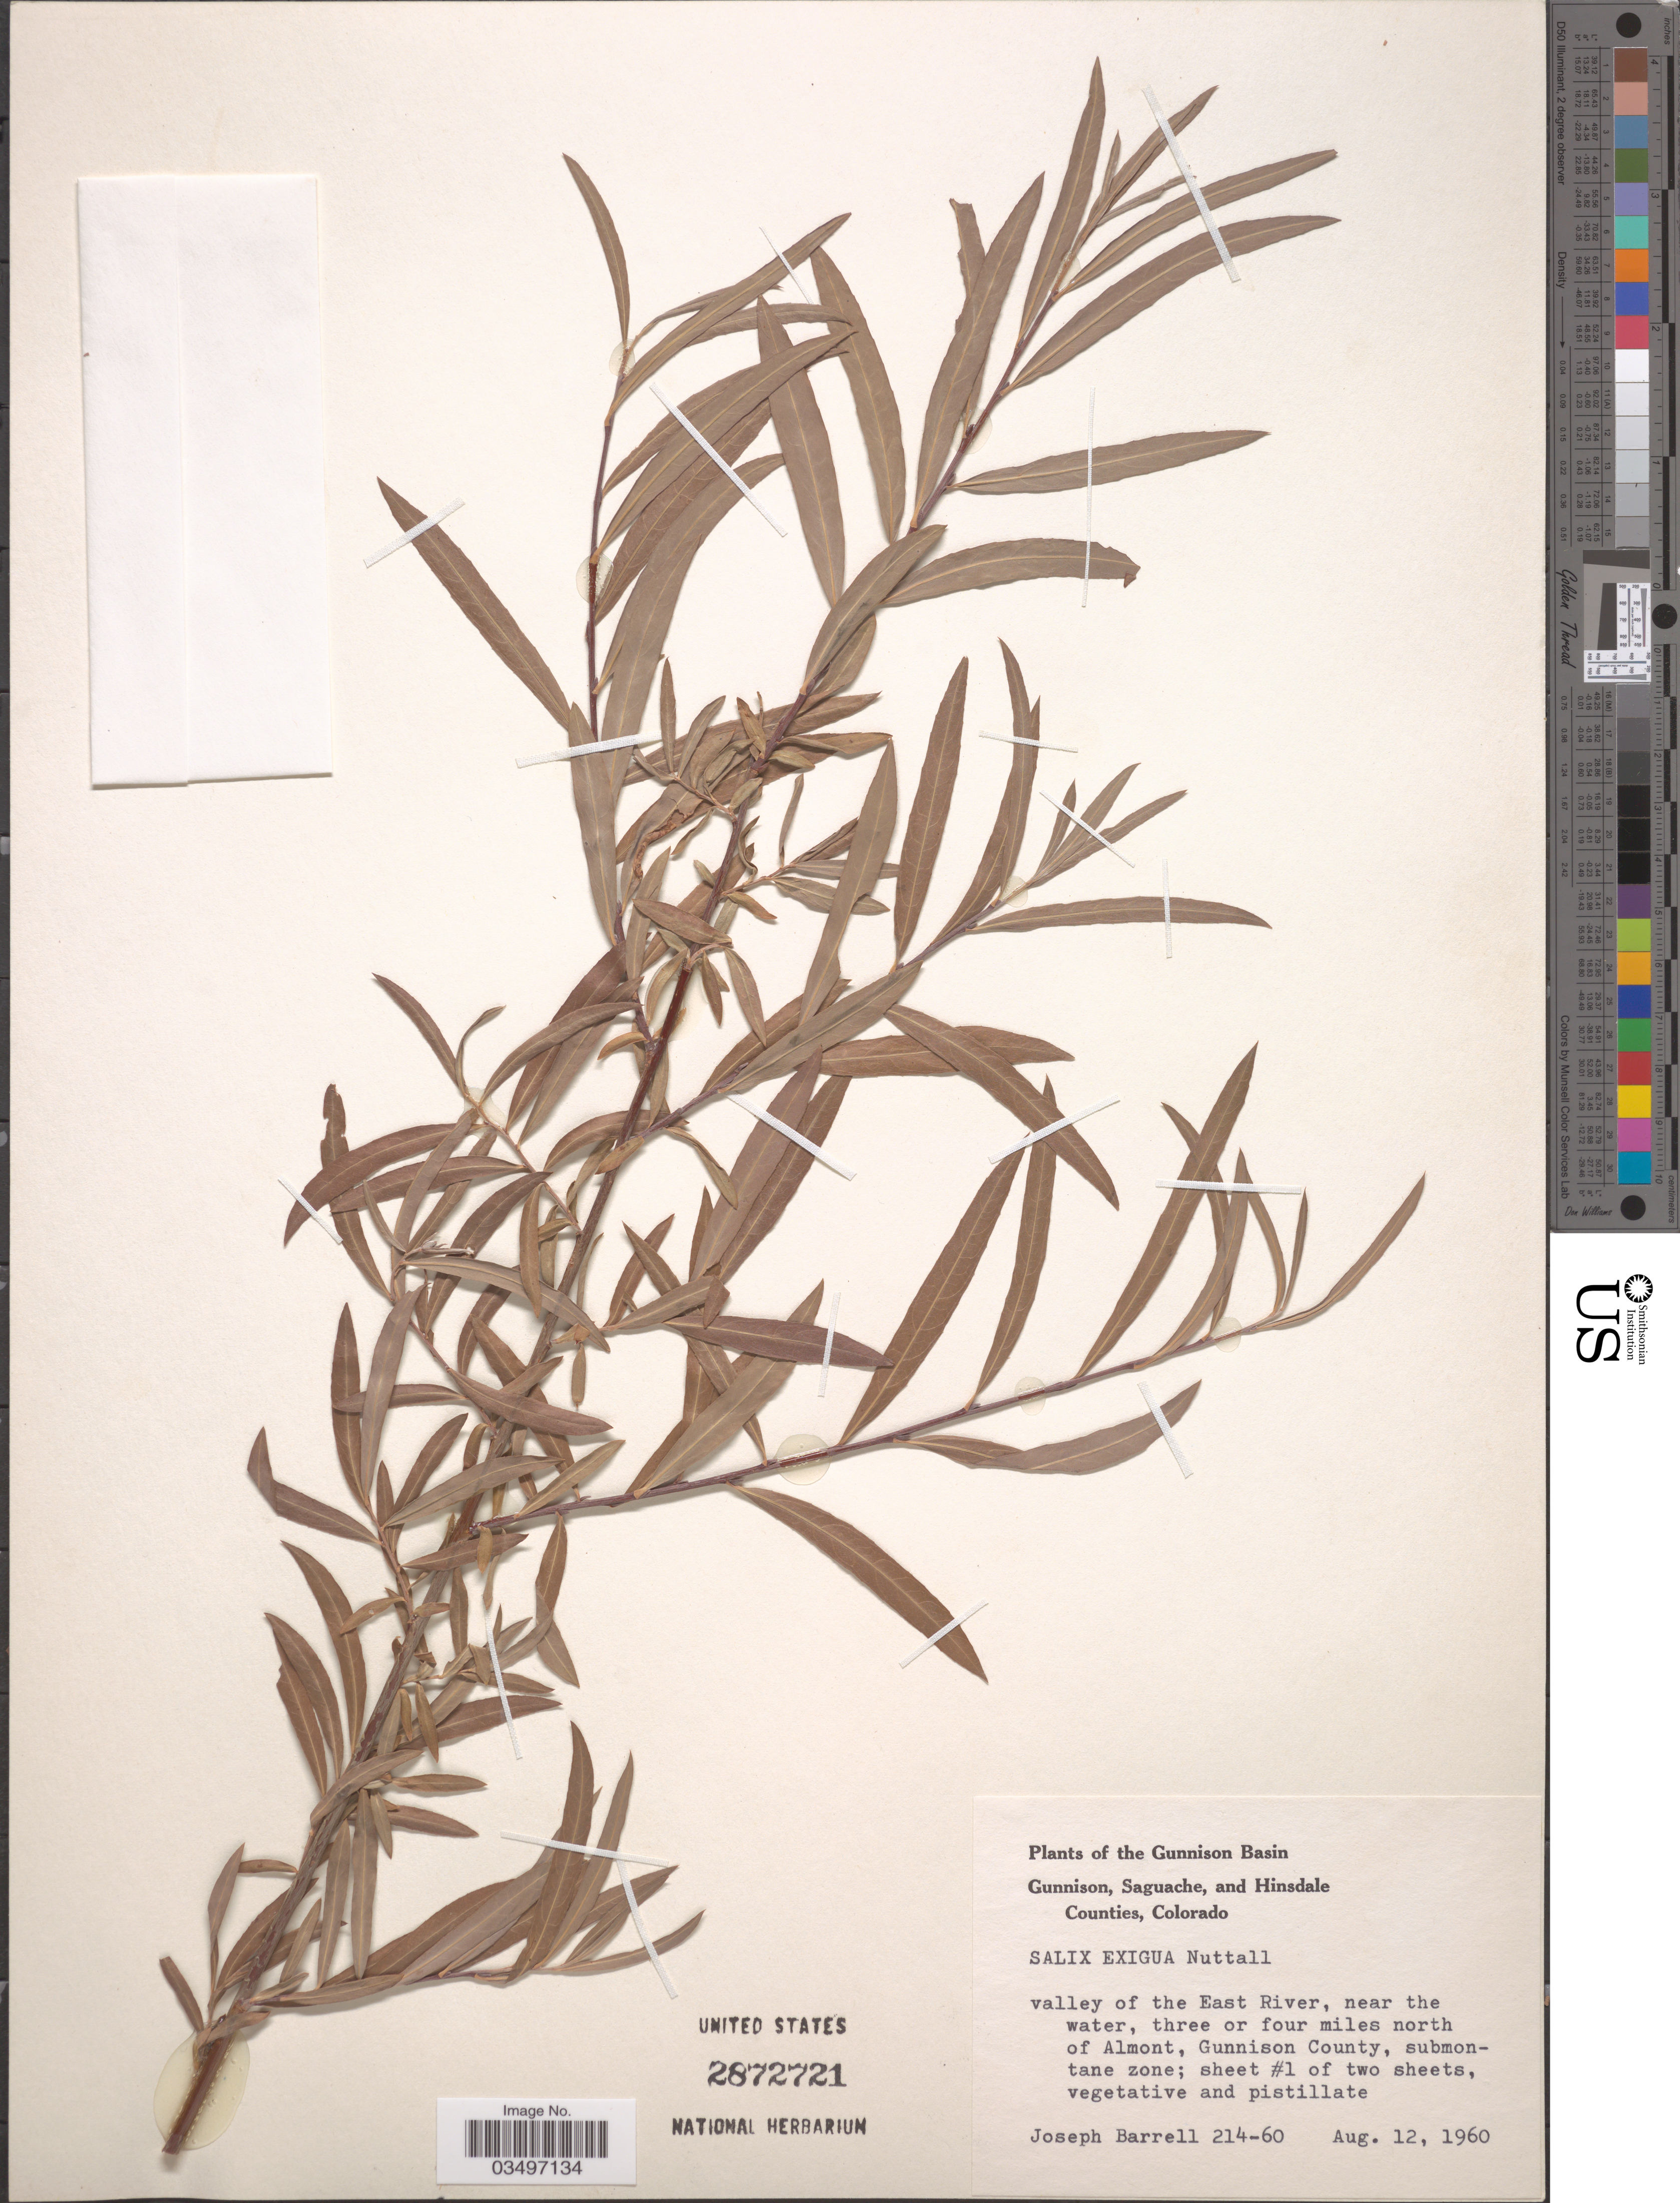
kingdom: Plantae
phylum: Tracheophyta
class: Magnoliopsida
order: Malpighiales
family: Salicaceae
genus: Salix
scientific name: Salix exigua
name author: Nutt.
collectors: J. Barrell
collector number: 214-60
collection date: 1960-08-12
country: United States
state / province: Colorado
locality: The Gunnison Basin. Valley of the East River, near the water, three or four miles north of Almont, Gunnison County, submontane zone.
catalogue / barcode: US 2872721